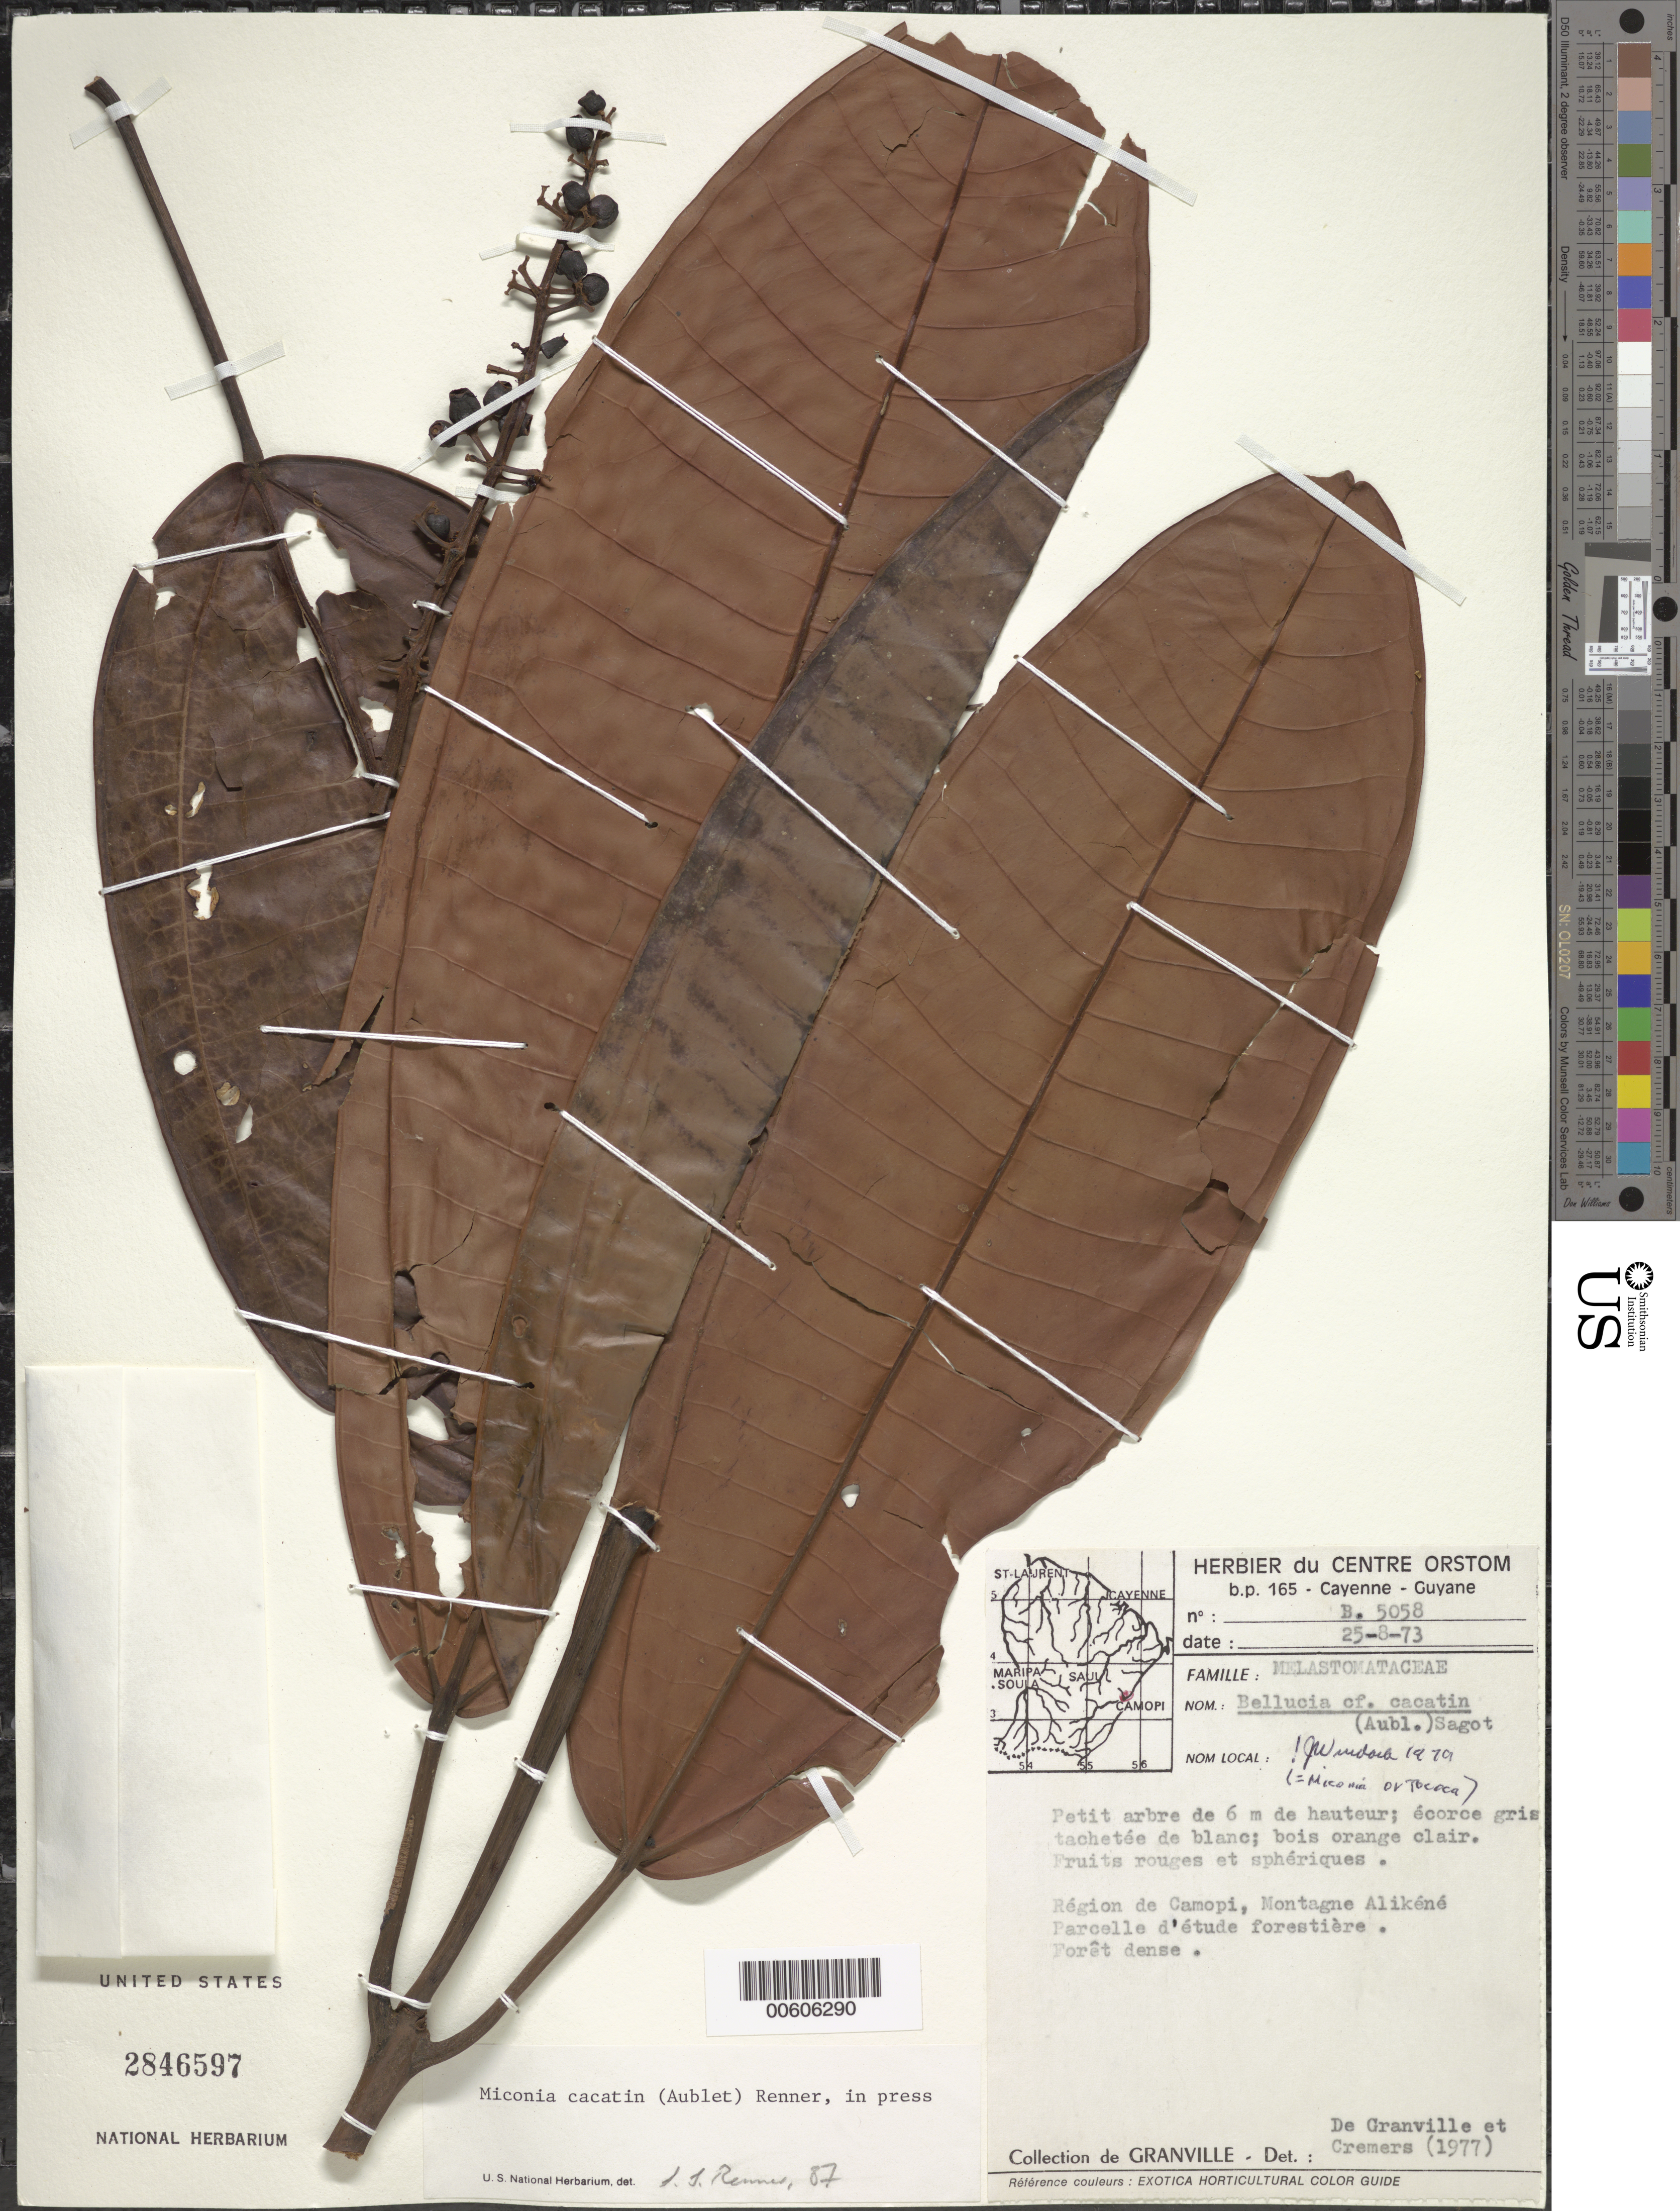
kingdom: Plantae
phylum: Tracheophyta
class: Magnoliopsida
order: Myrtales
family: Melastomataceae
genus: Miconia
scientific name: Miconia cacatin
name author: (Aubl.) S.S. Renner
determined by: Renner, --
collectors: J.-J. de Granville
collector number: B 5058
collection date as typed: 23-Jul-73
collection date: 1973-07-23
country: French Guiana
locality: Montagne Alikéné, Rive gauche du Bas-Camopi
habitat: Foret dense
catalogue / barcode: US 2846597